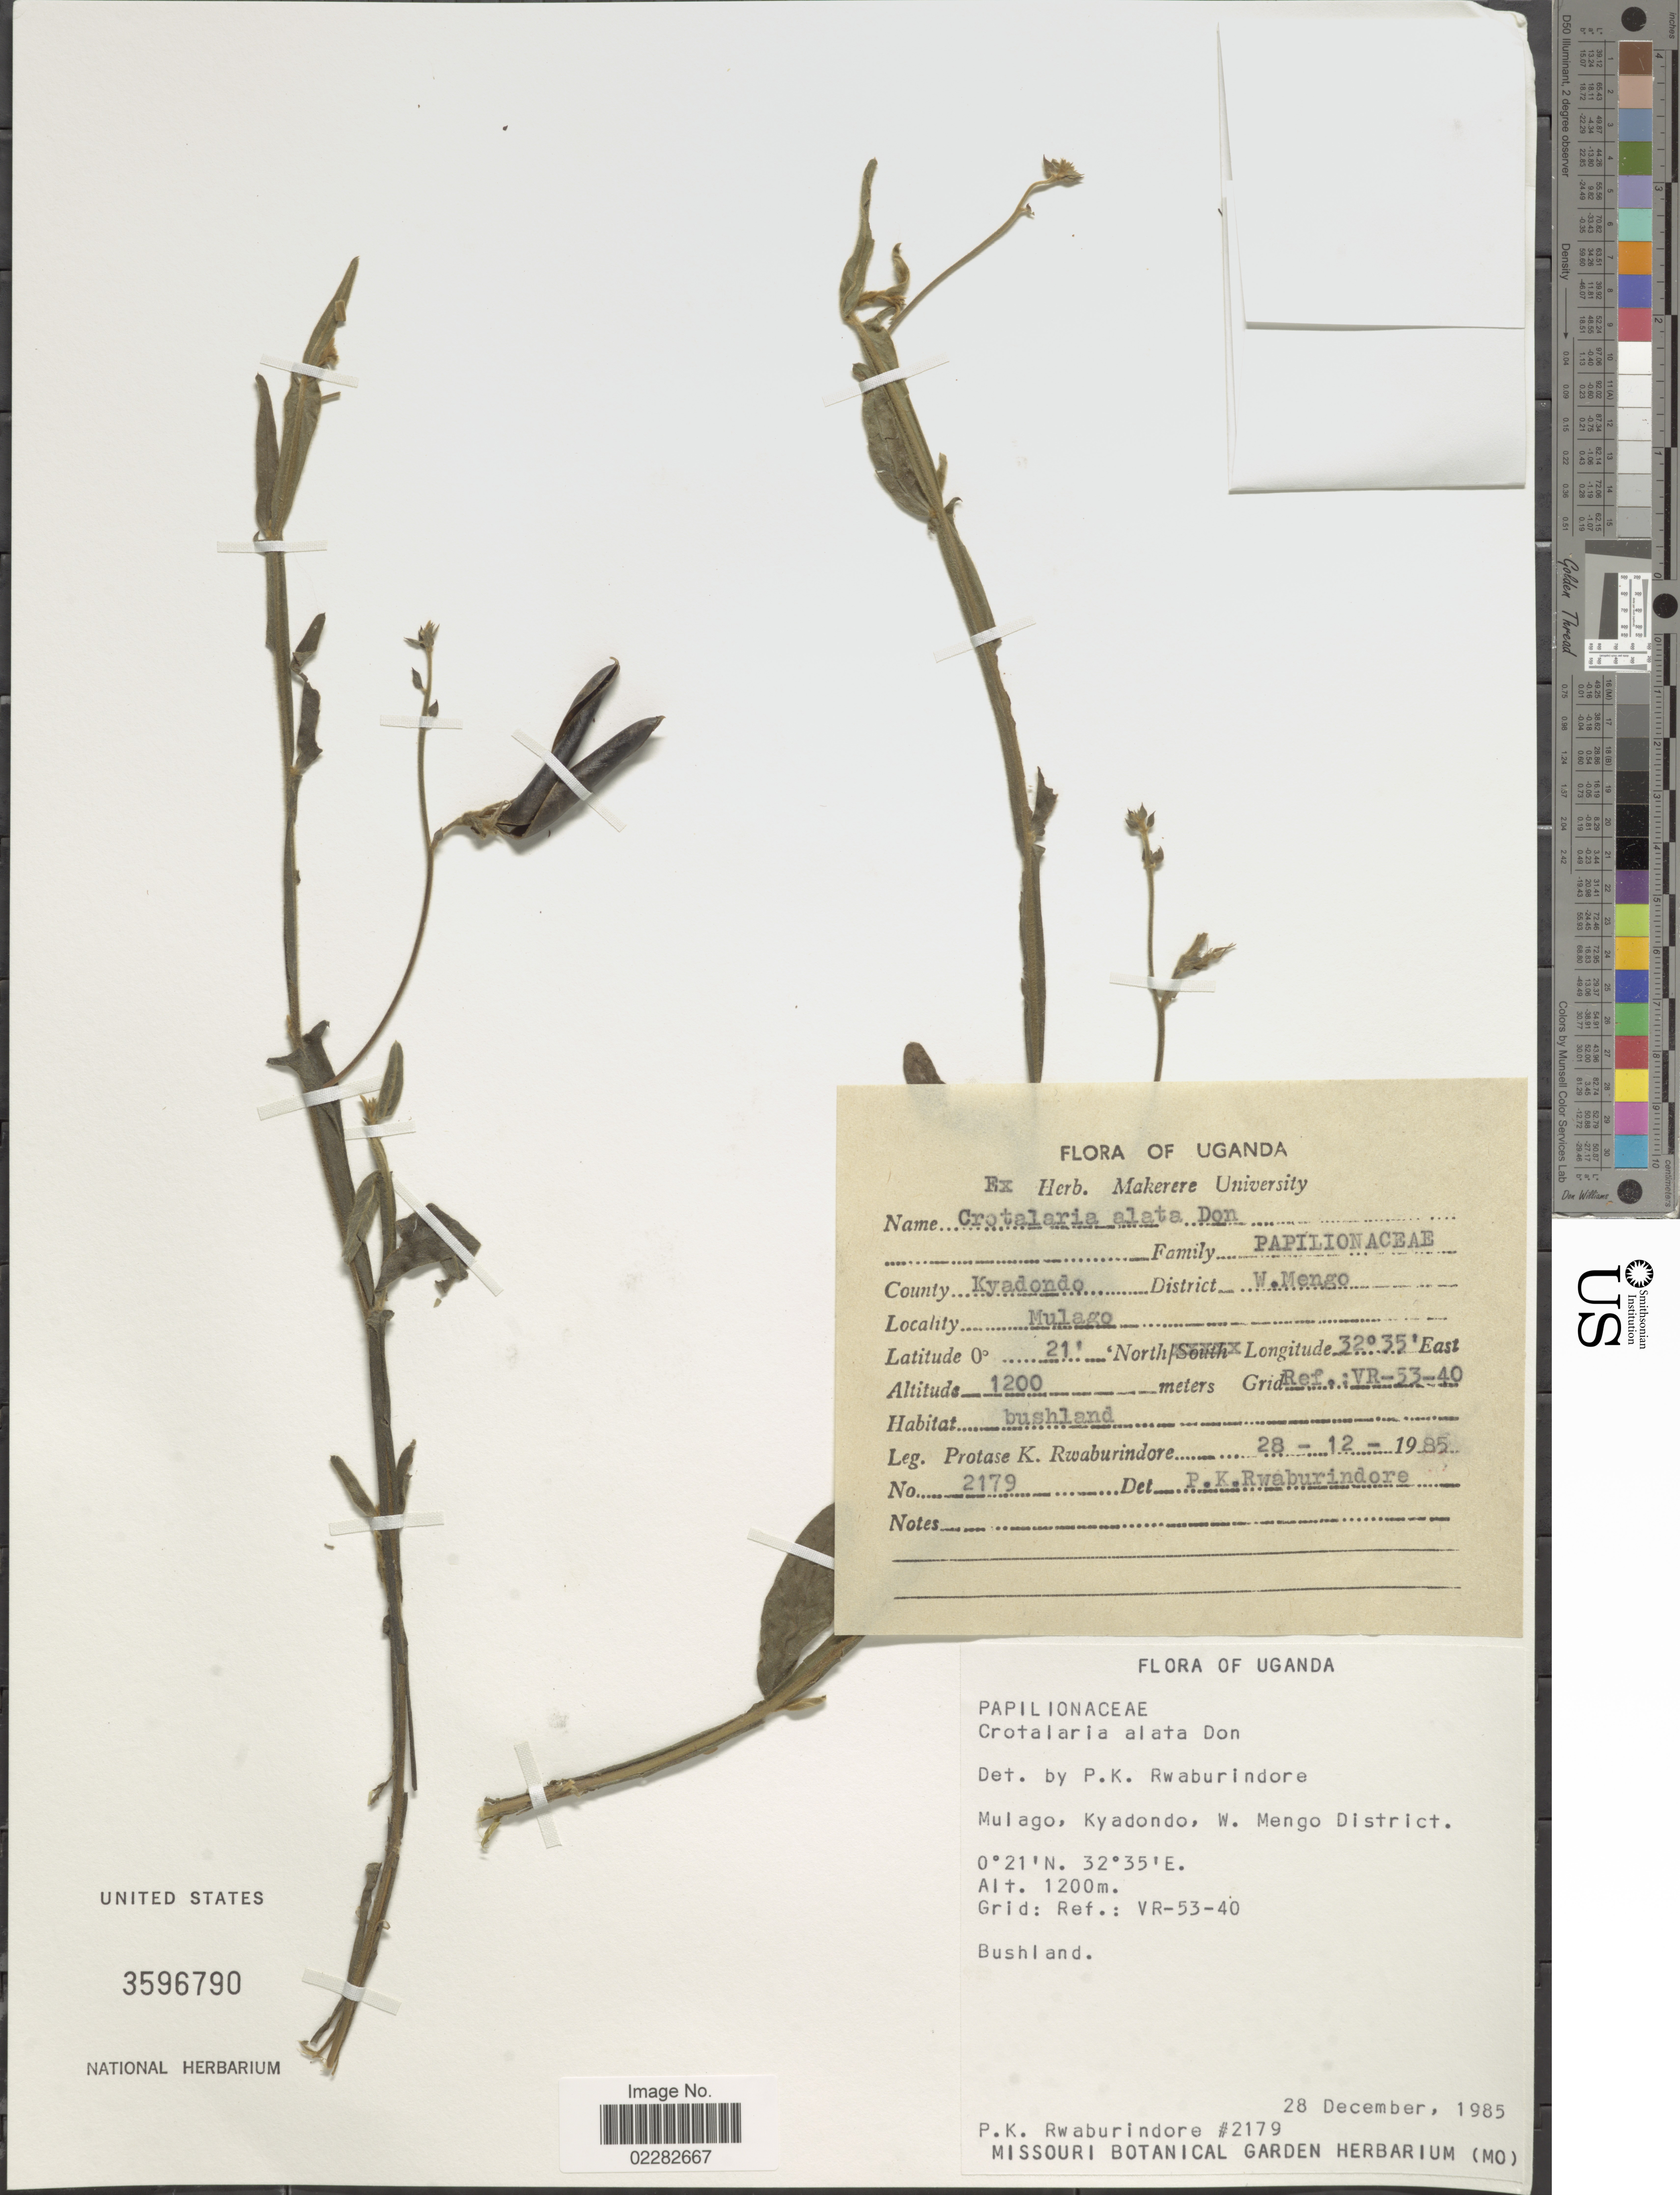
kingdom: Plantae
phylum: Tracheophyta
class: Magnoliopsida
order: Fabales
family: Fabaceae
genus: Crotalaria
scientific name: Crotalaria alata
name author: Buch.-Ham. ex D. Don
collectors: P. Rwaburindore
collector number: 2179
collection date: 1985-12-28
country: Uganda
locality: County Kyadondo, District W. Mengo, Mulago, bushland.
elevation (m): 1200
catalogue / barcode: US 3596790